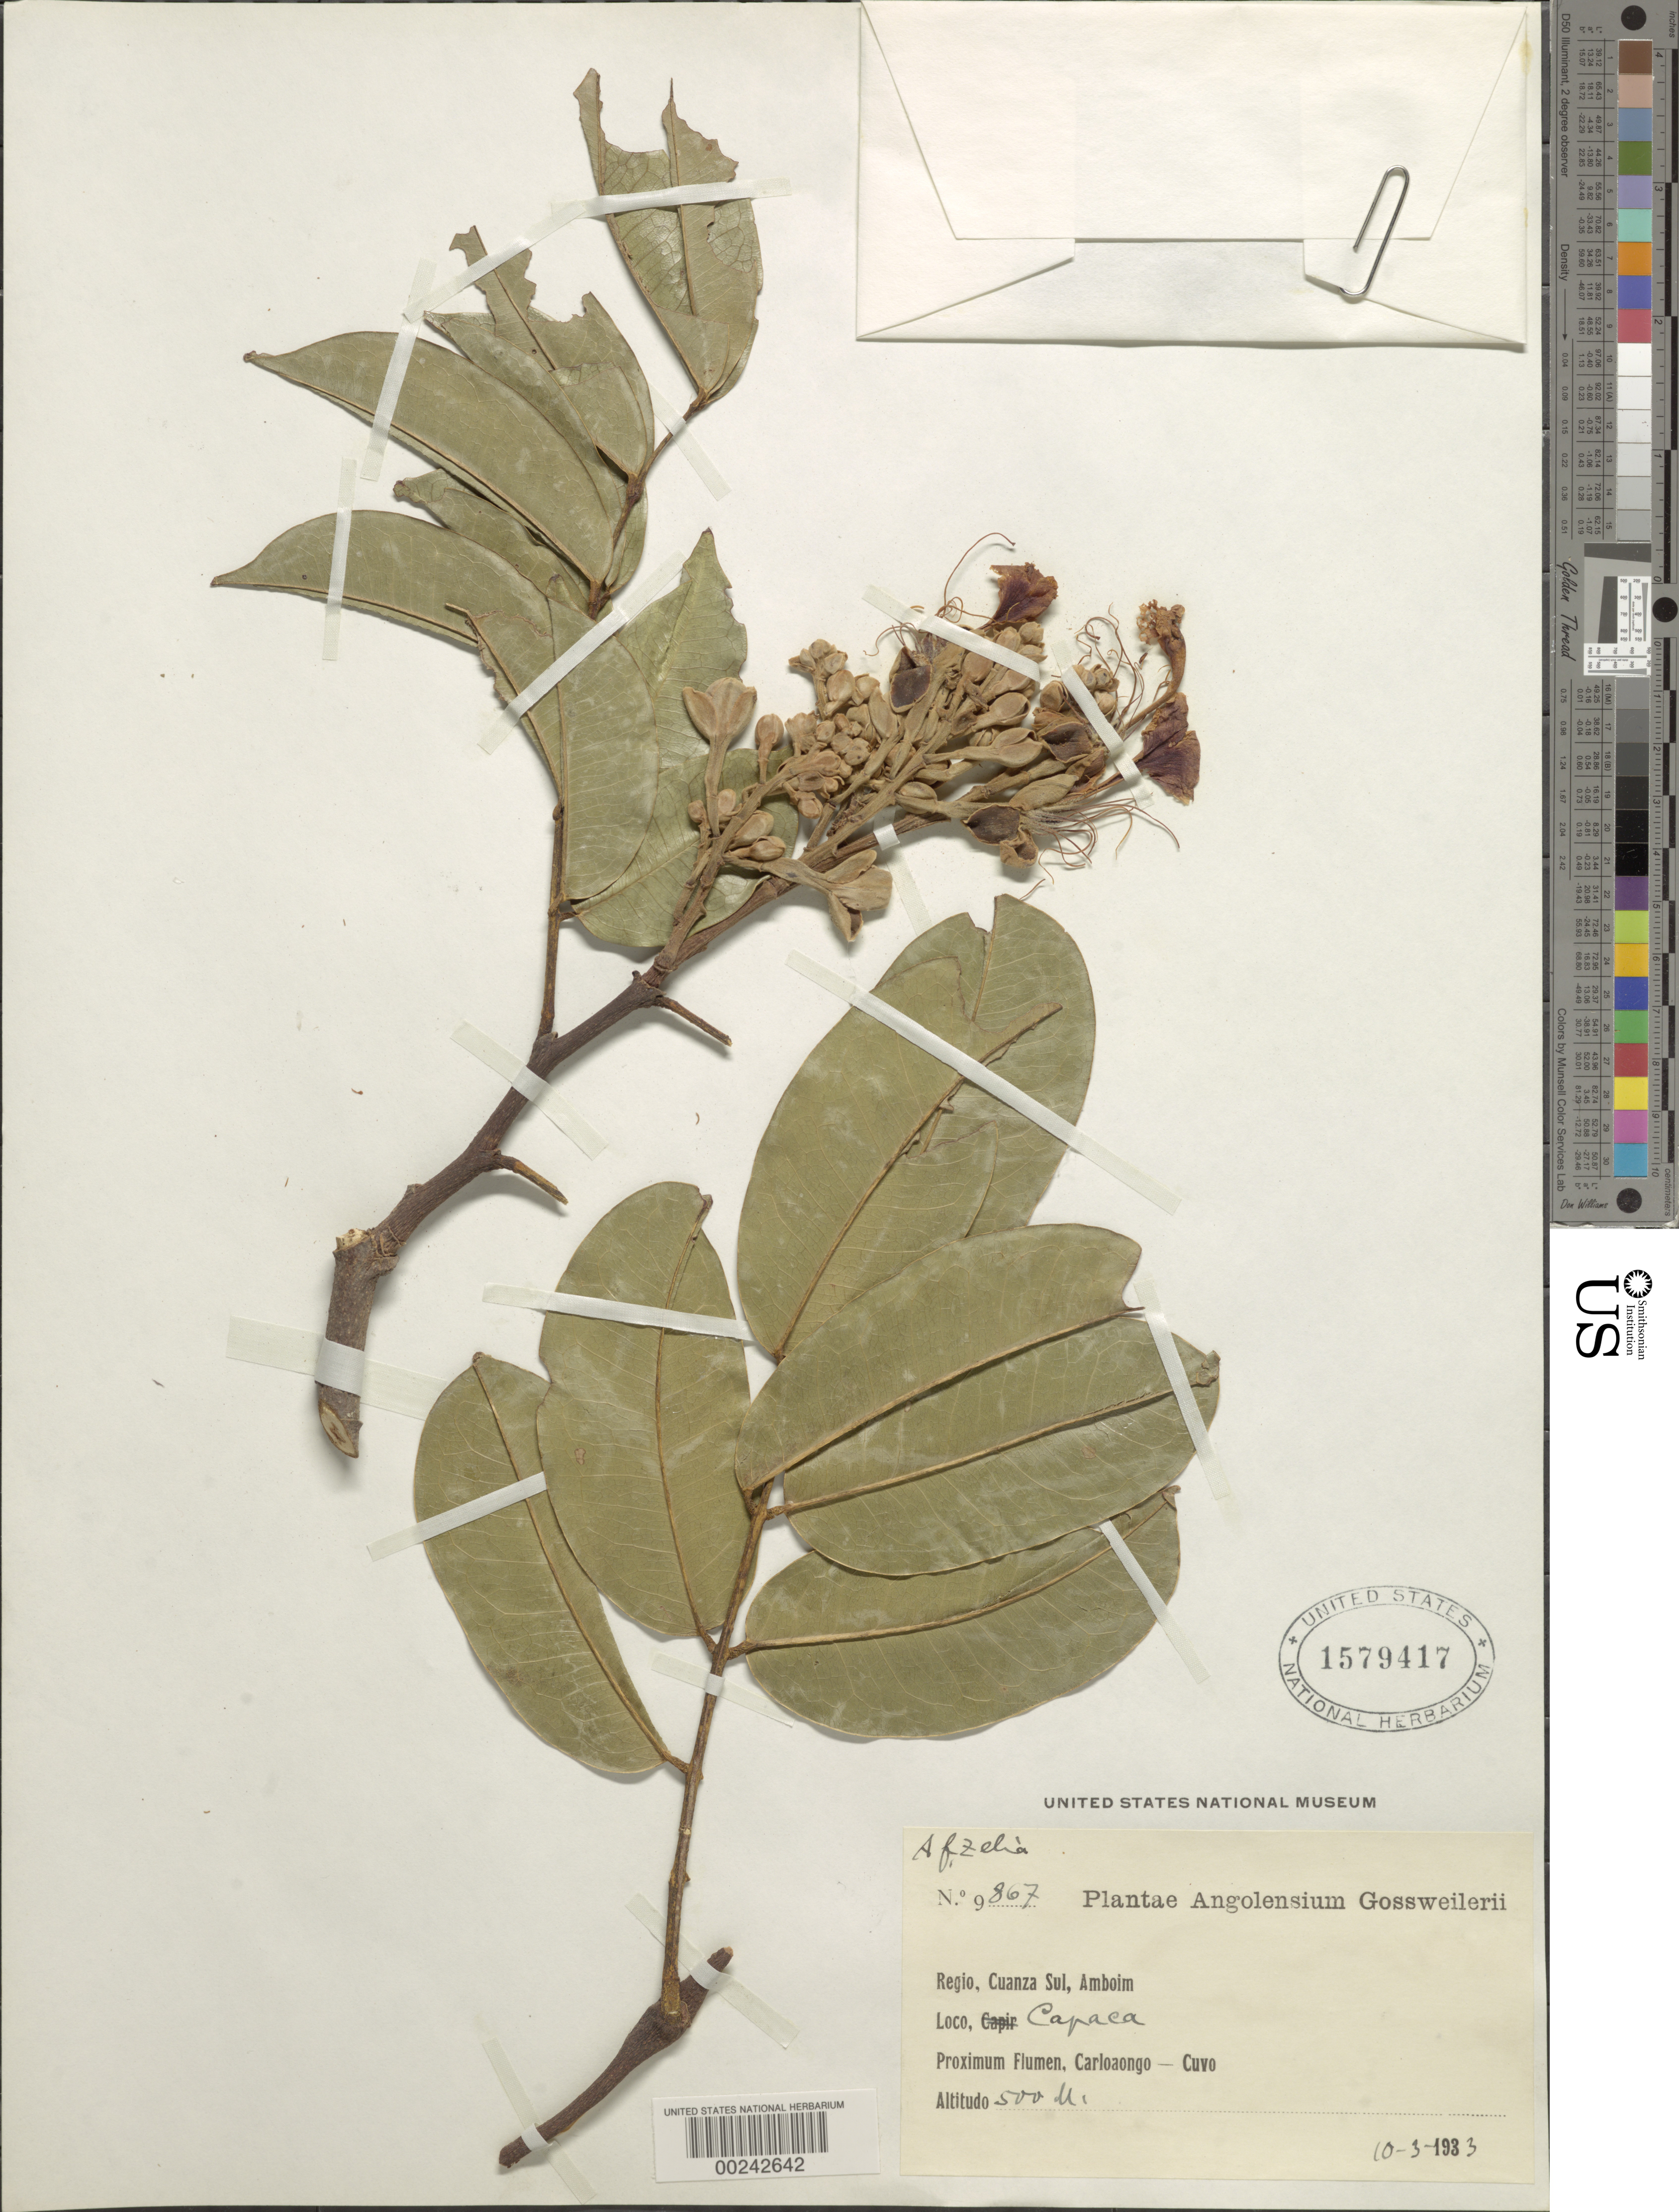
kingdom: Plantae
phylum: Tracheophyta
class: Magnoliopsida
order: Fabales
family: Fabaceae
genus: Afzelia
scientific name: Afzelia sp.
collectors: J. Gossweiler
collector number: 9867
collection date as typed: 10 Mar 1933 or 03 Oct 1933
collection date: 1933-03-10 or 1933-10-03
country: Angola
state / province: Cuanza Sul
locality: Amboim, Capaca, near Carloaongo-Cuvo Rivers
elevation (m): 0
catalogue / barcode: US 1579417